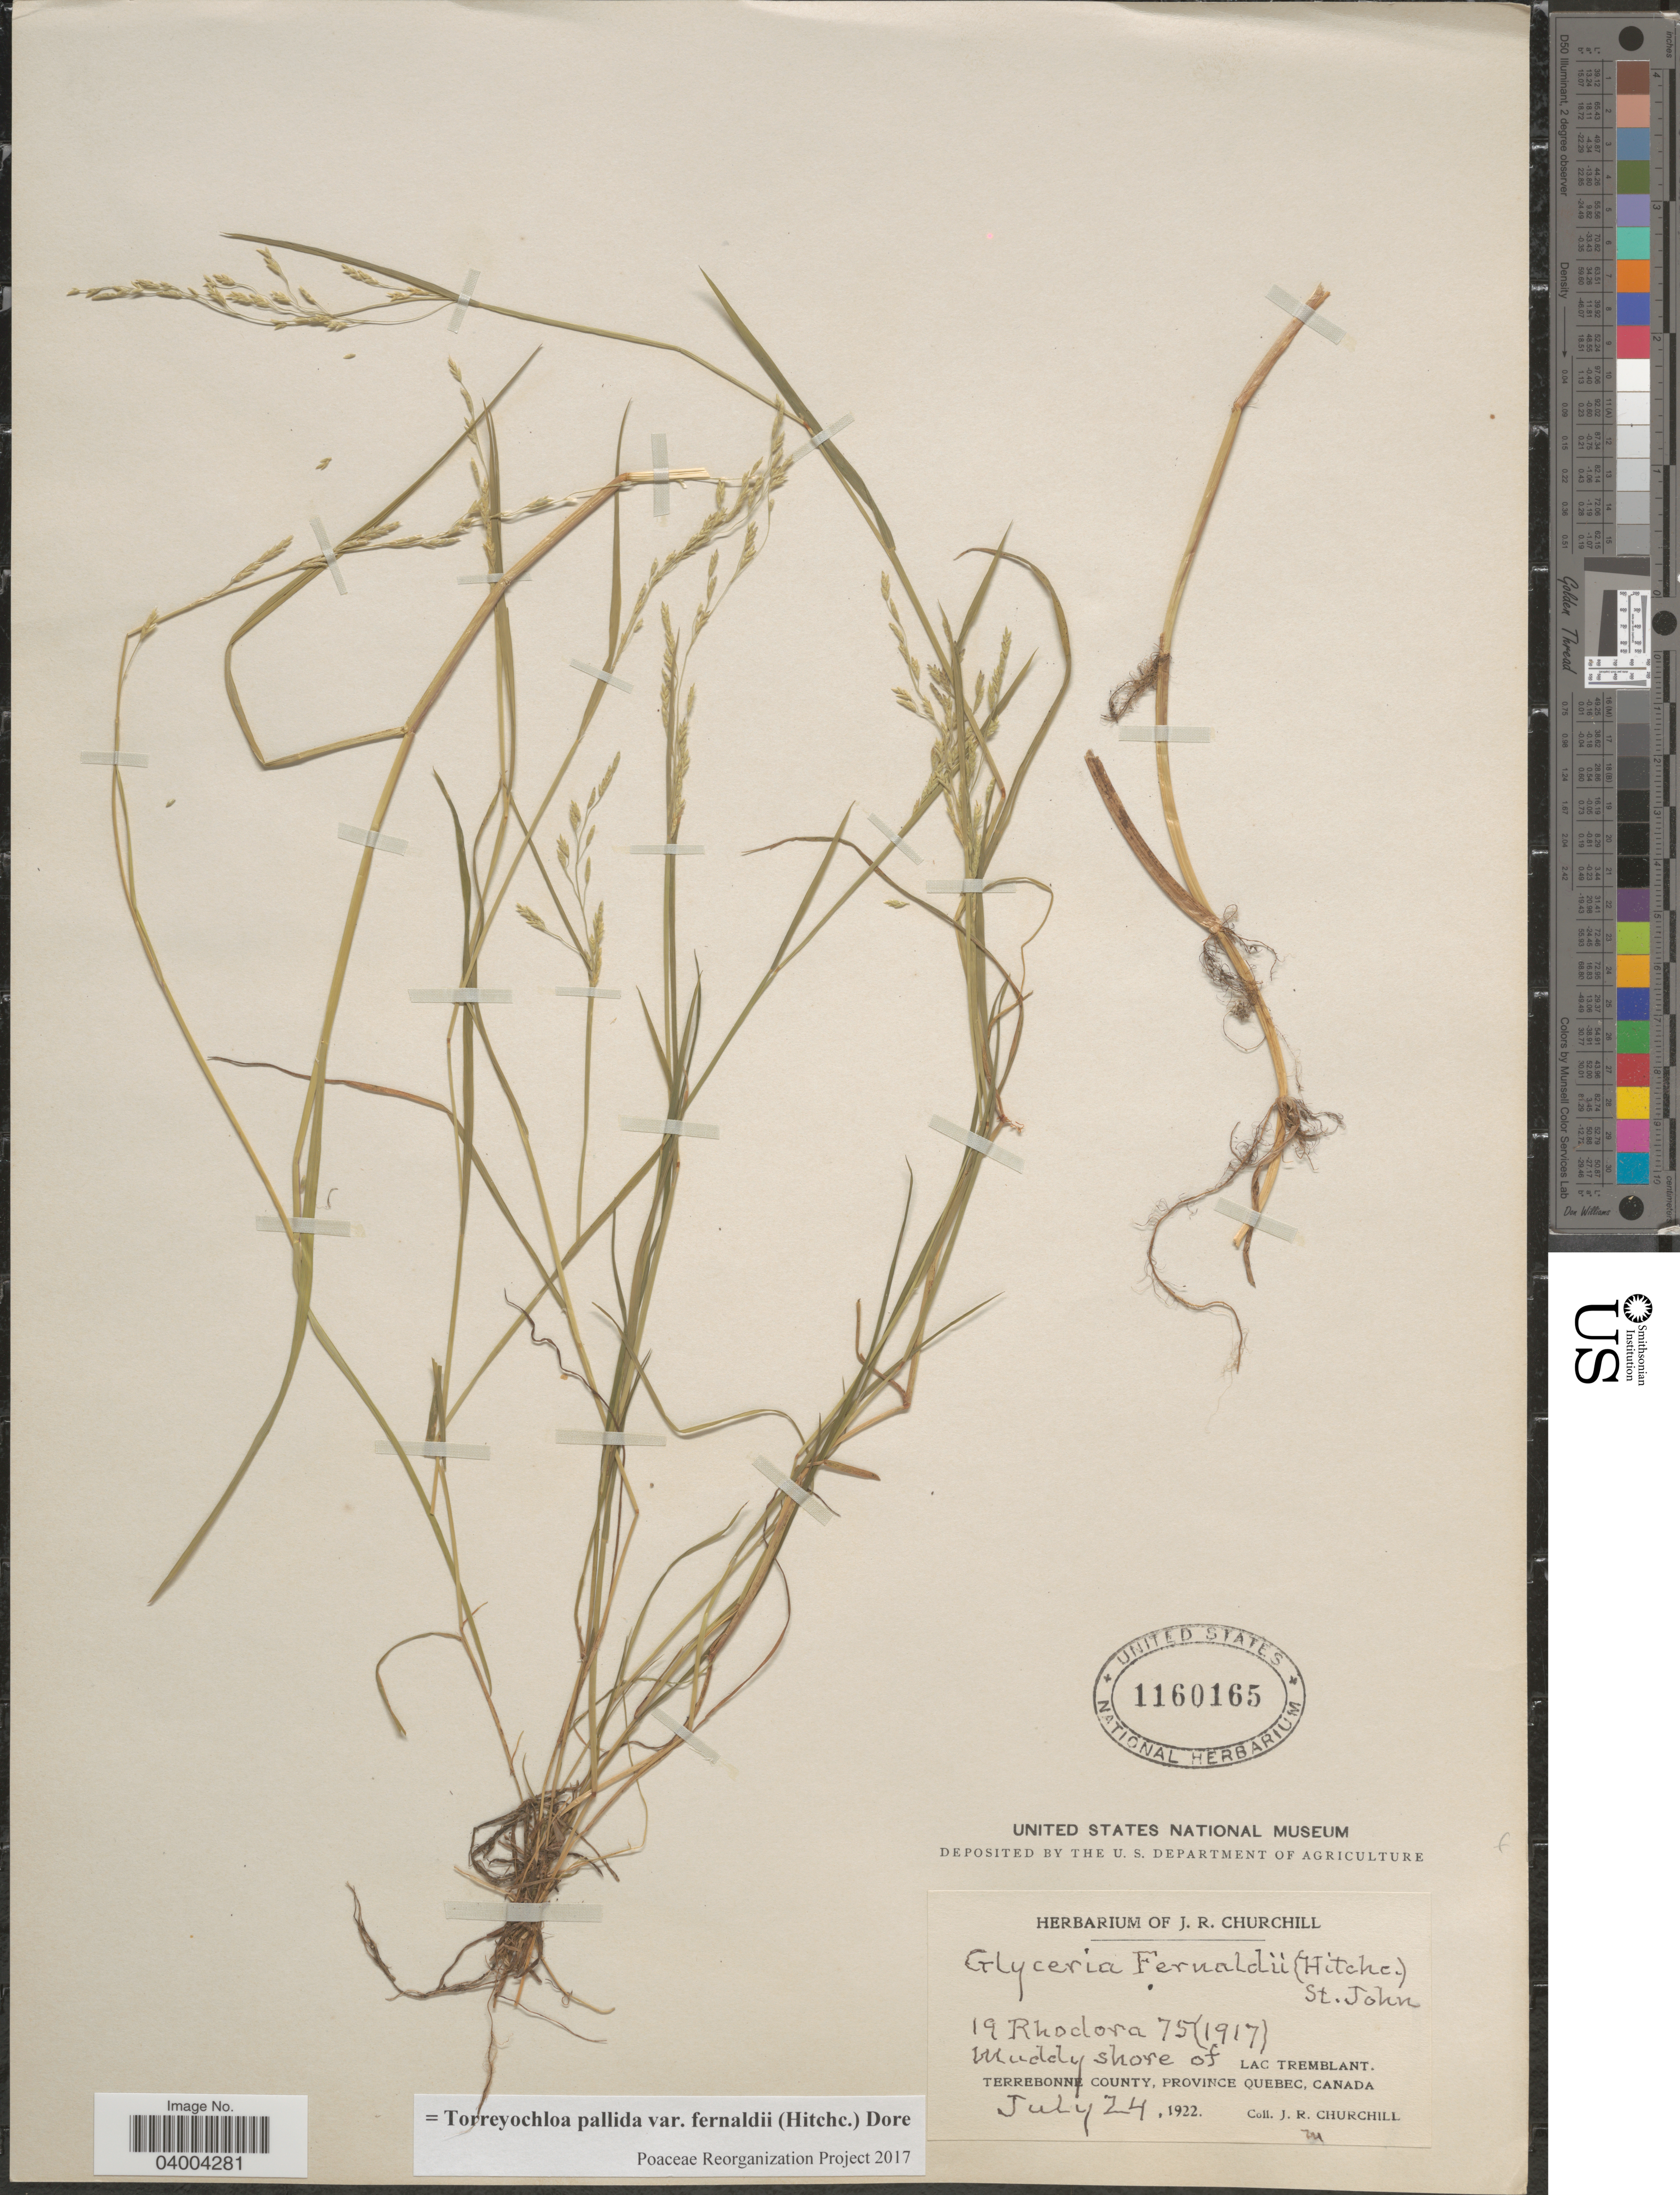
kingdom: Plantae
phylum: Tracheophyta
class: Liliopsida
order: Poales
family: Poaceae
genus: Torreyochloa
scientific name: Torreyochloa pallida var. fernaldii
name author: (Hitchc.) Dore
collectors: J. Churchill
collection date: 1922-07-24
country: Canada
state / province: Quebec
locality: Muddy shore of Lac Tremblant. Terrebonne County.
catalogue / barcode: US 1160165